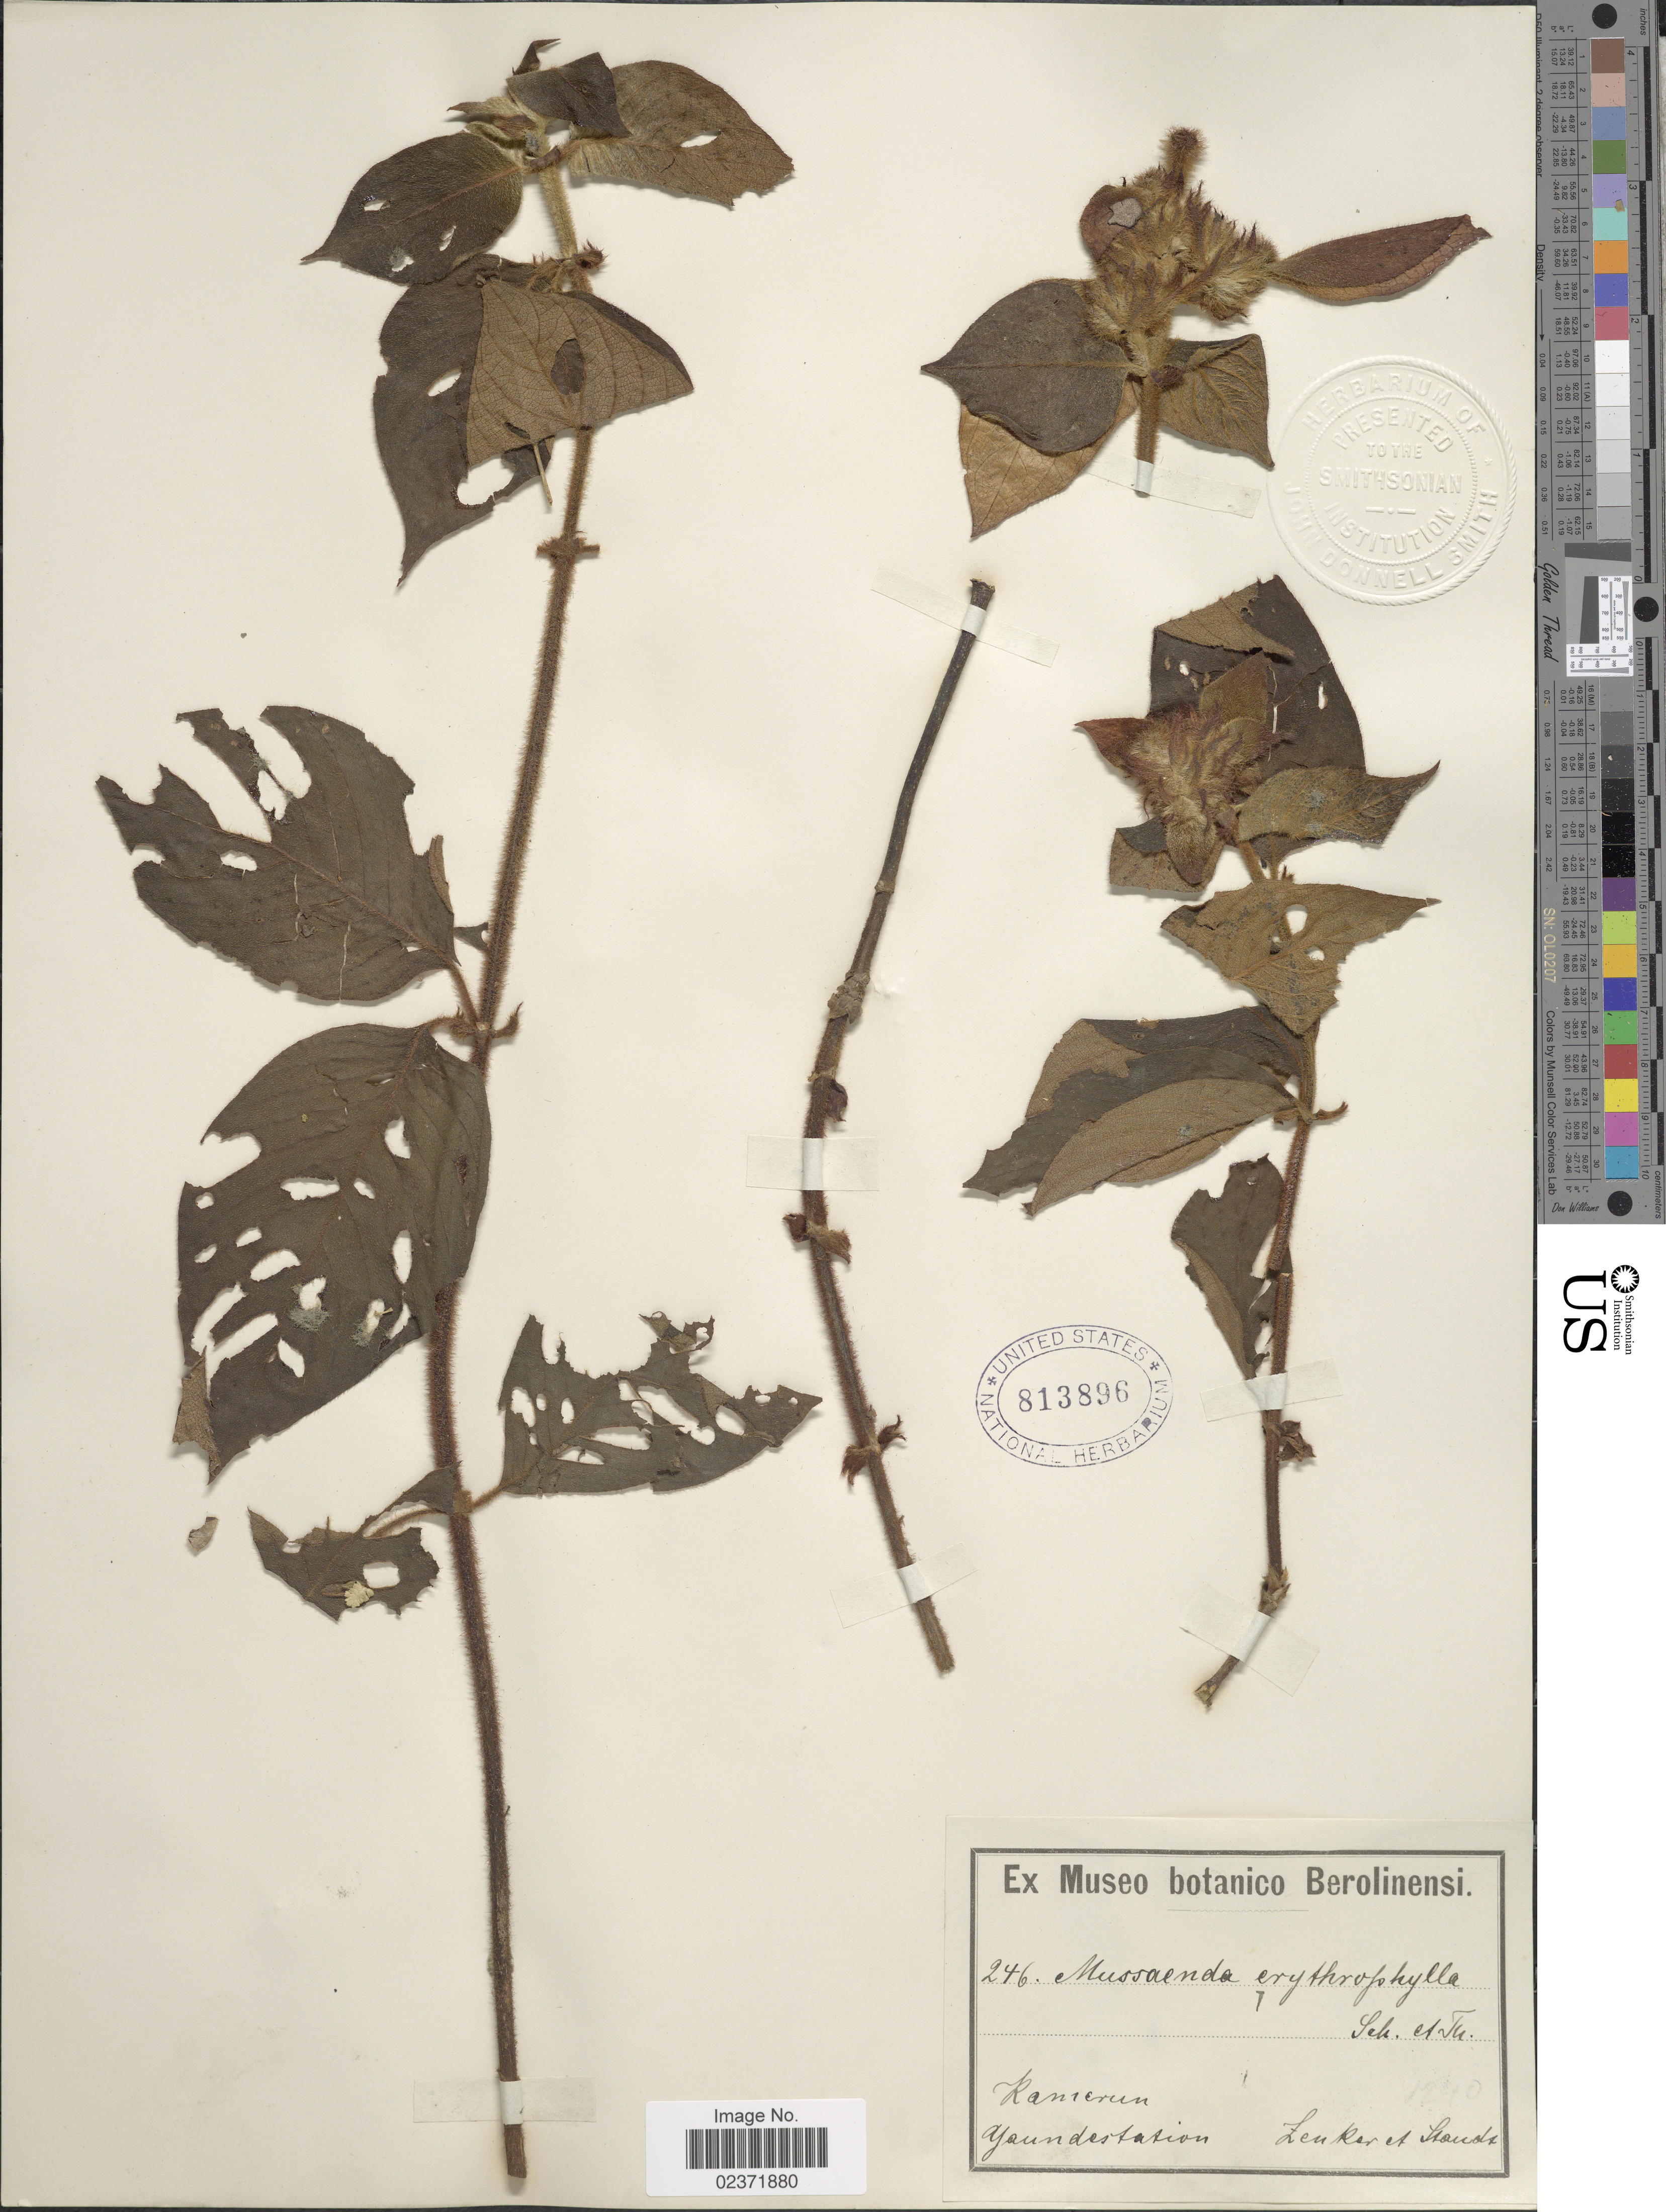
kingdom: Plantae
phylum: Tracheophyta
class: Magnoliopsida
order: Gentianales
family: Rubiaceae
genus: Mussaenda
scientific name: Mussaenda erythrophylla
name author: Schumach. & Thonn.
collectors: Zenker, -- & -. Staudt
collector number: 246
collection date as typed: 18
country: Cameroon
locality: Kamerun, Yaundestation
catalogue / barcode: US 813896